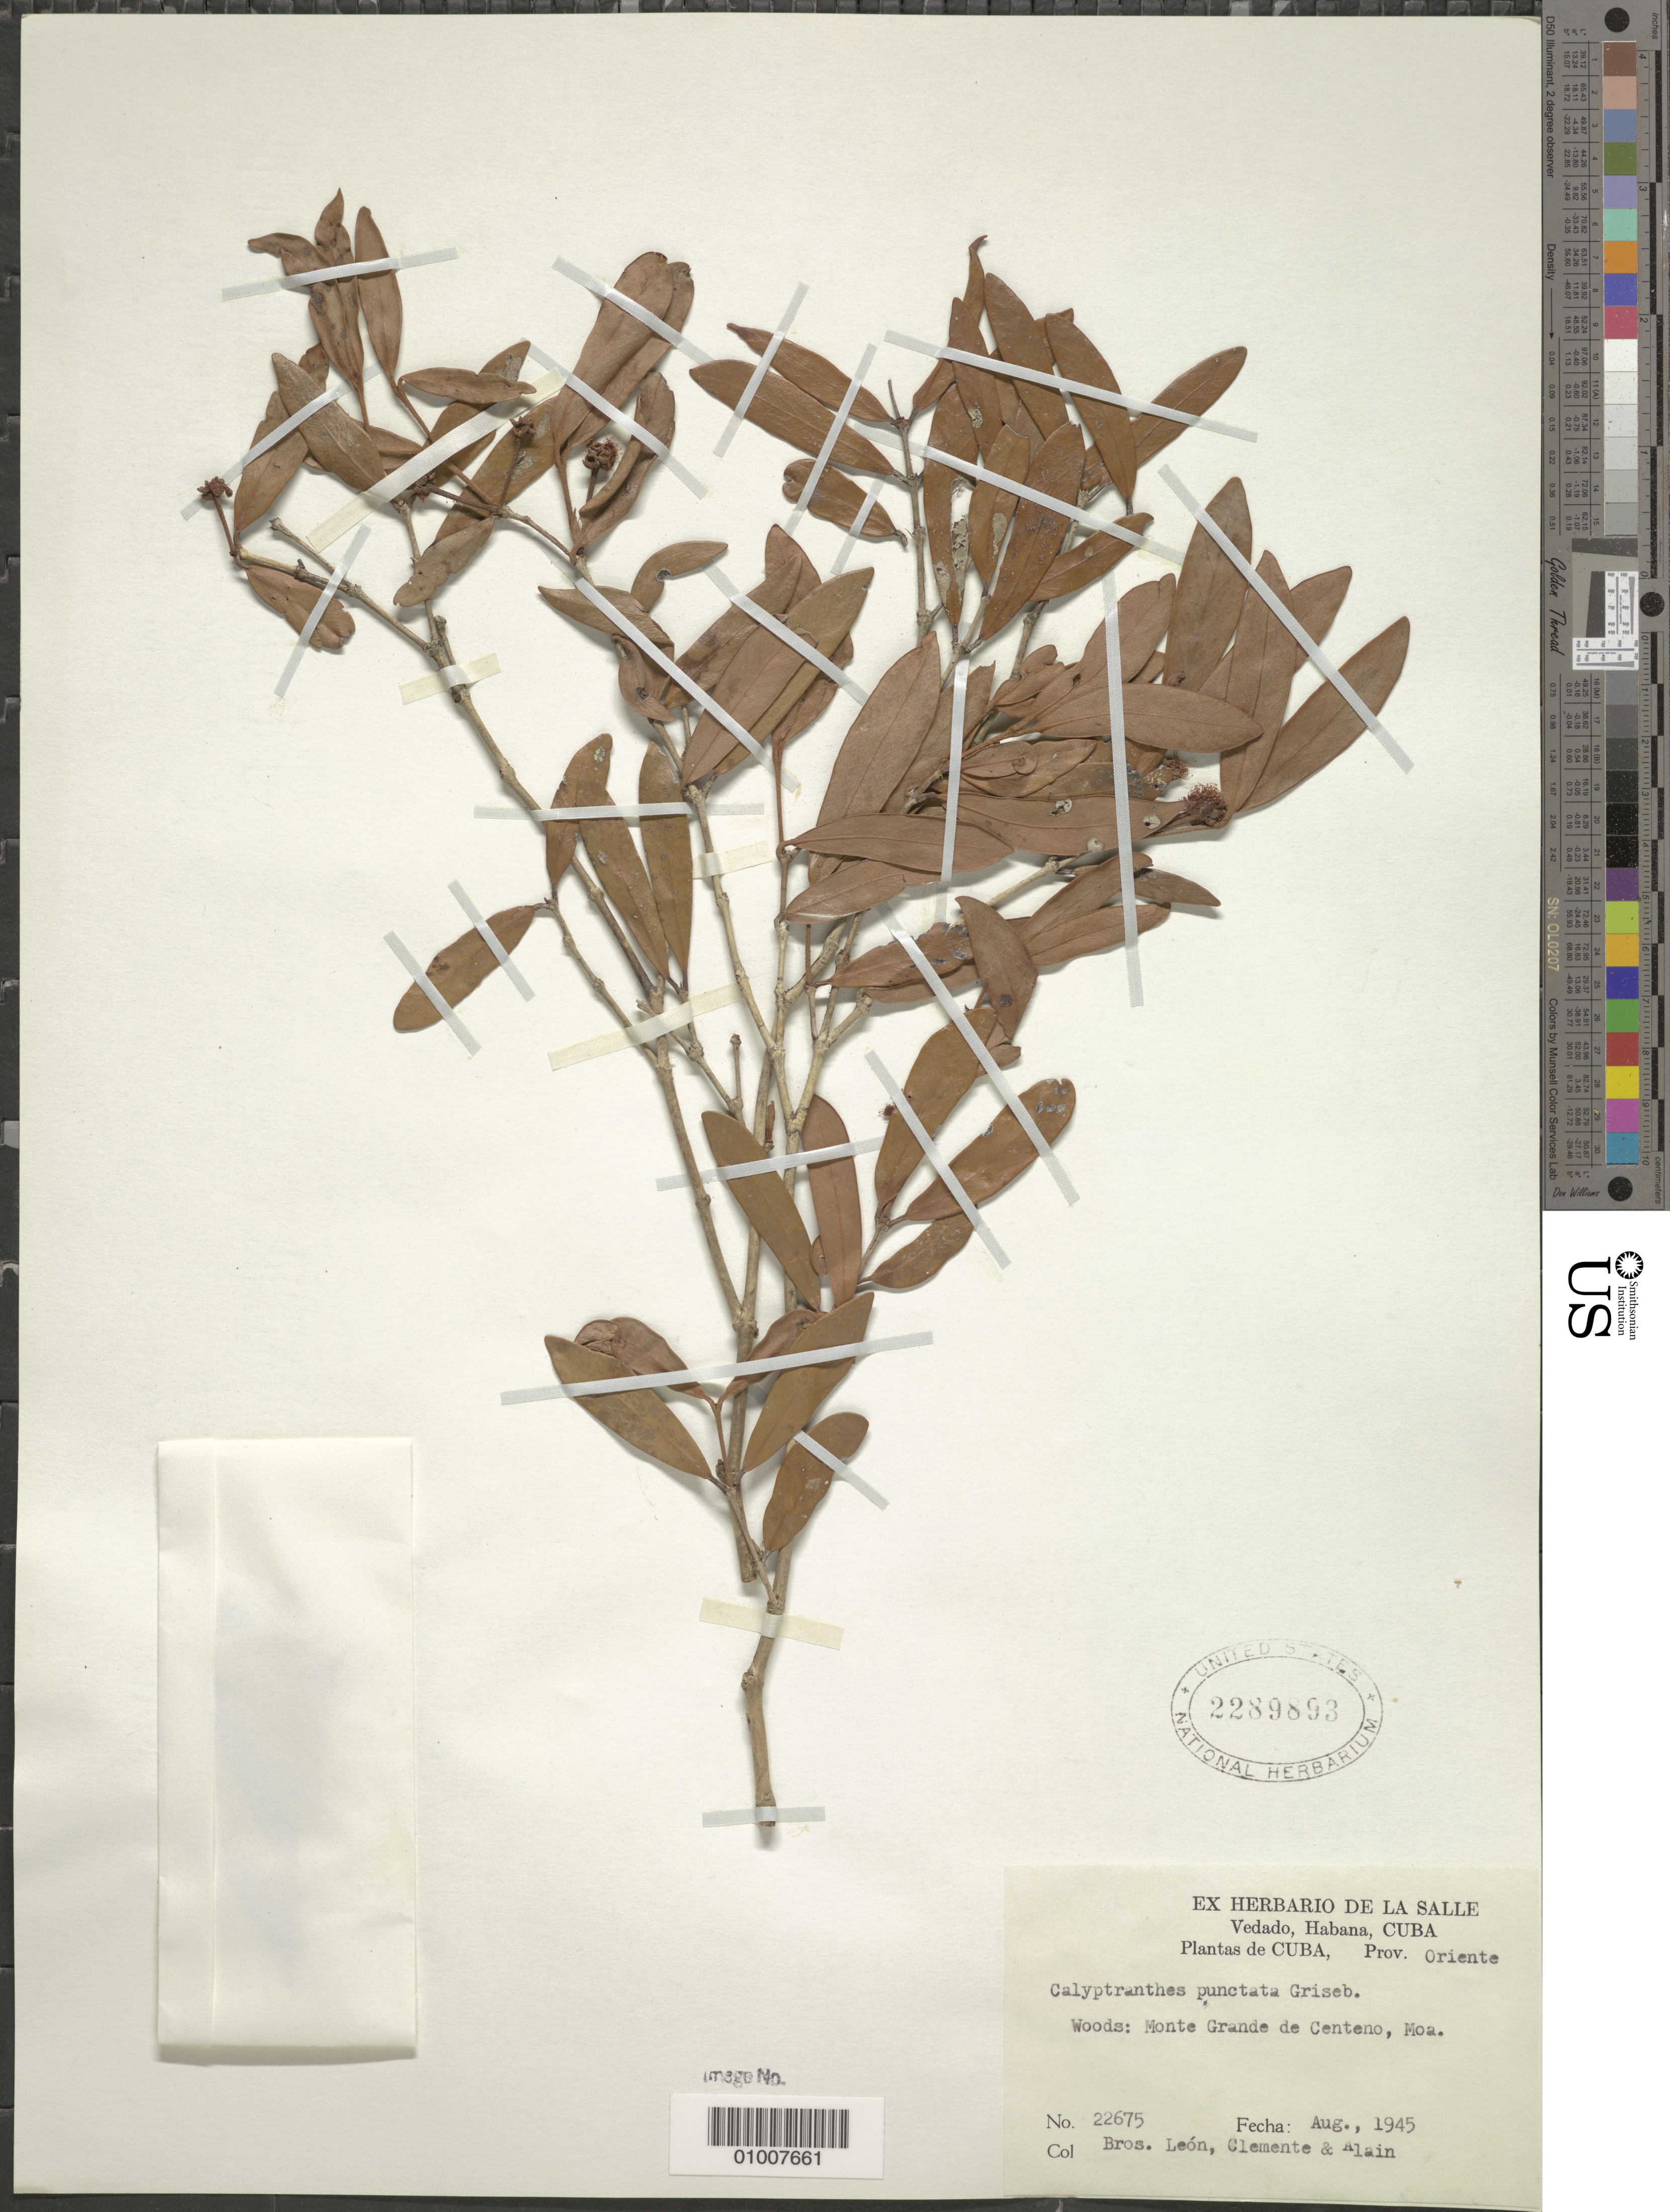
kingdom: Plantae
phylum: Tracheophyta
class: Magnoliopsida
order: Myrtales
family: Myrtaceae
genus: Myrcia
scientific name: Myrcia foramina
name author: Z. Acosta & K. Samra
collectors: Bro. León, Bro. Clemente & A. H. Liogier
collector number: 22675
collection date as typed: Aug 1945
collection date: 1945-08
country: Cuba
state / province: Holguín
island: Cuba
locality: Monte Grande de Centeno, Moa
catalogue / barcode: US 2289893